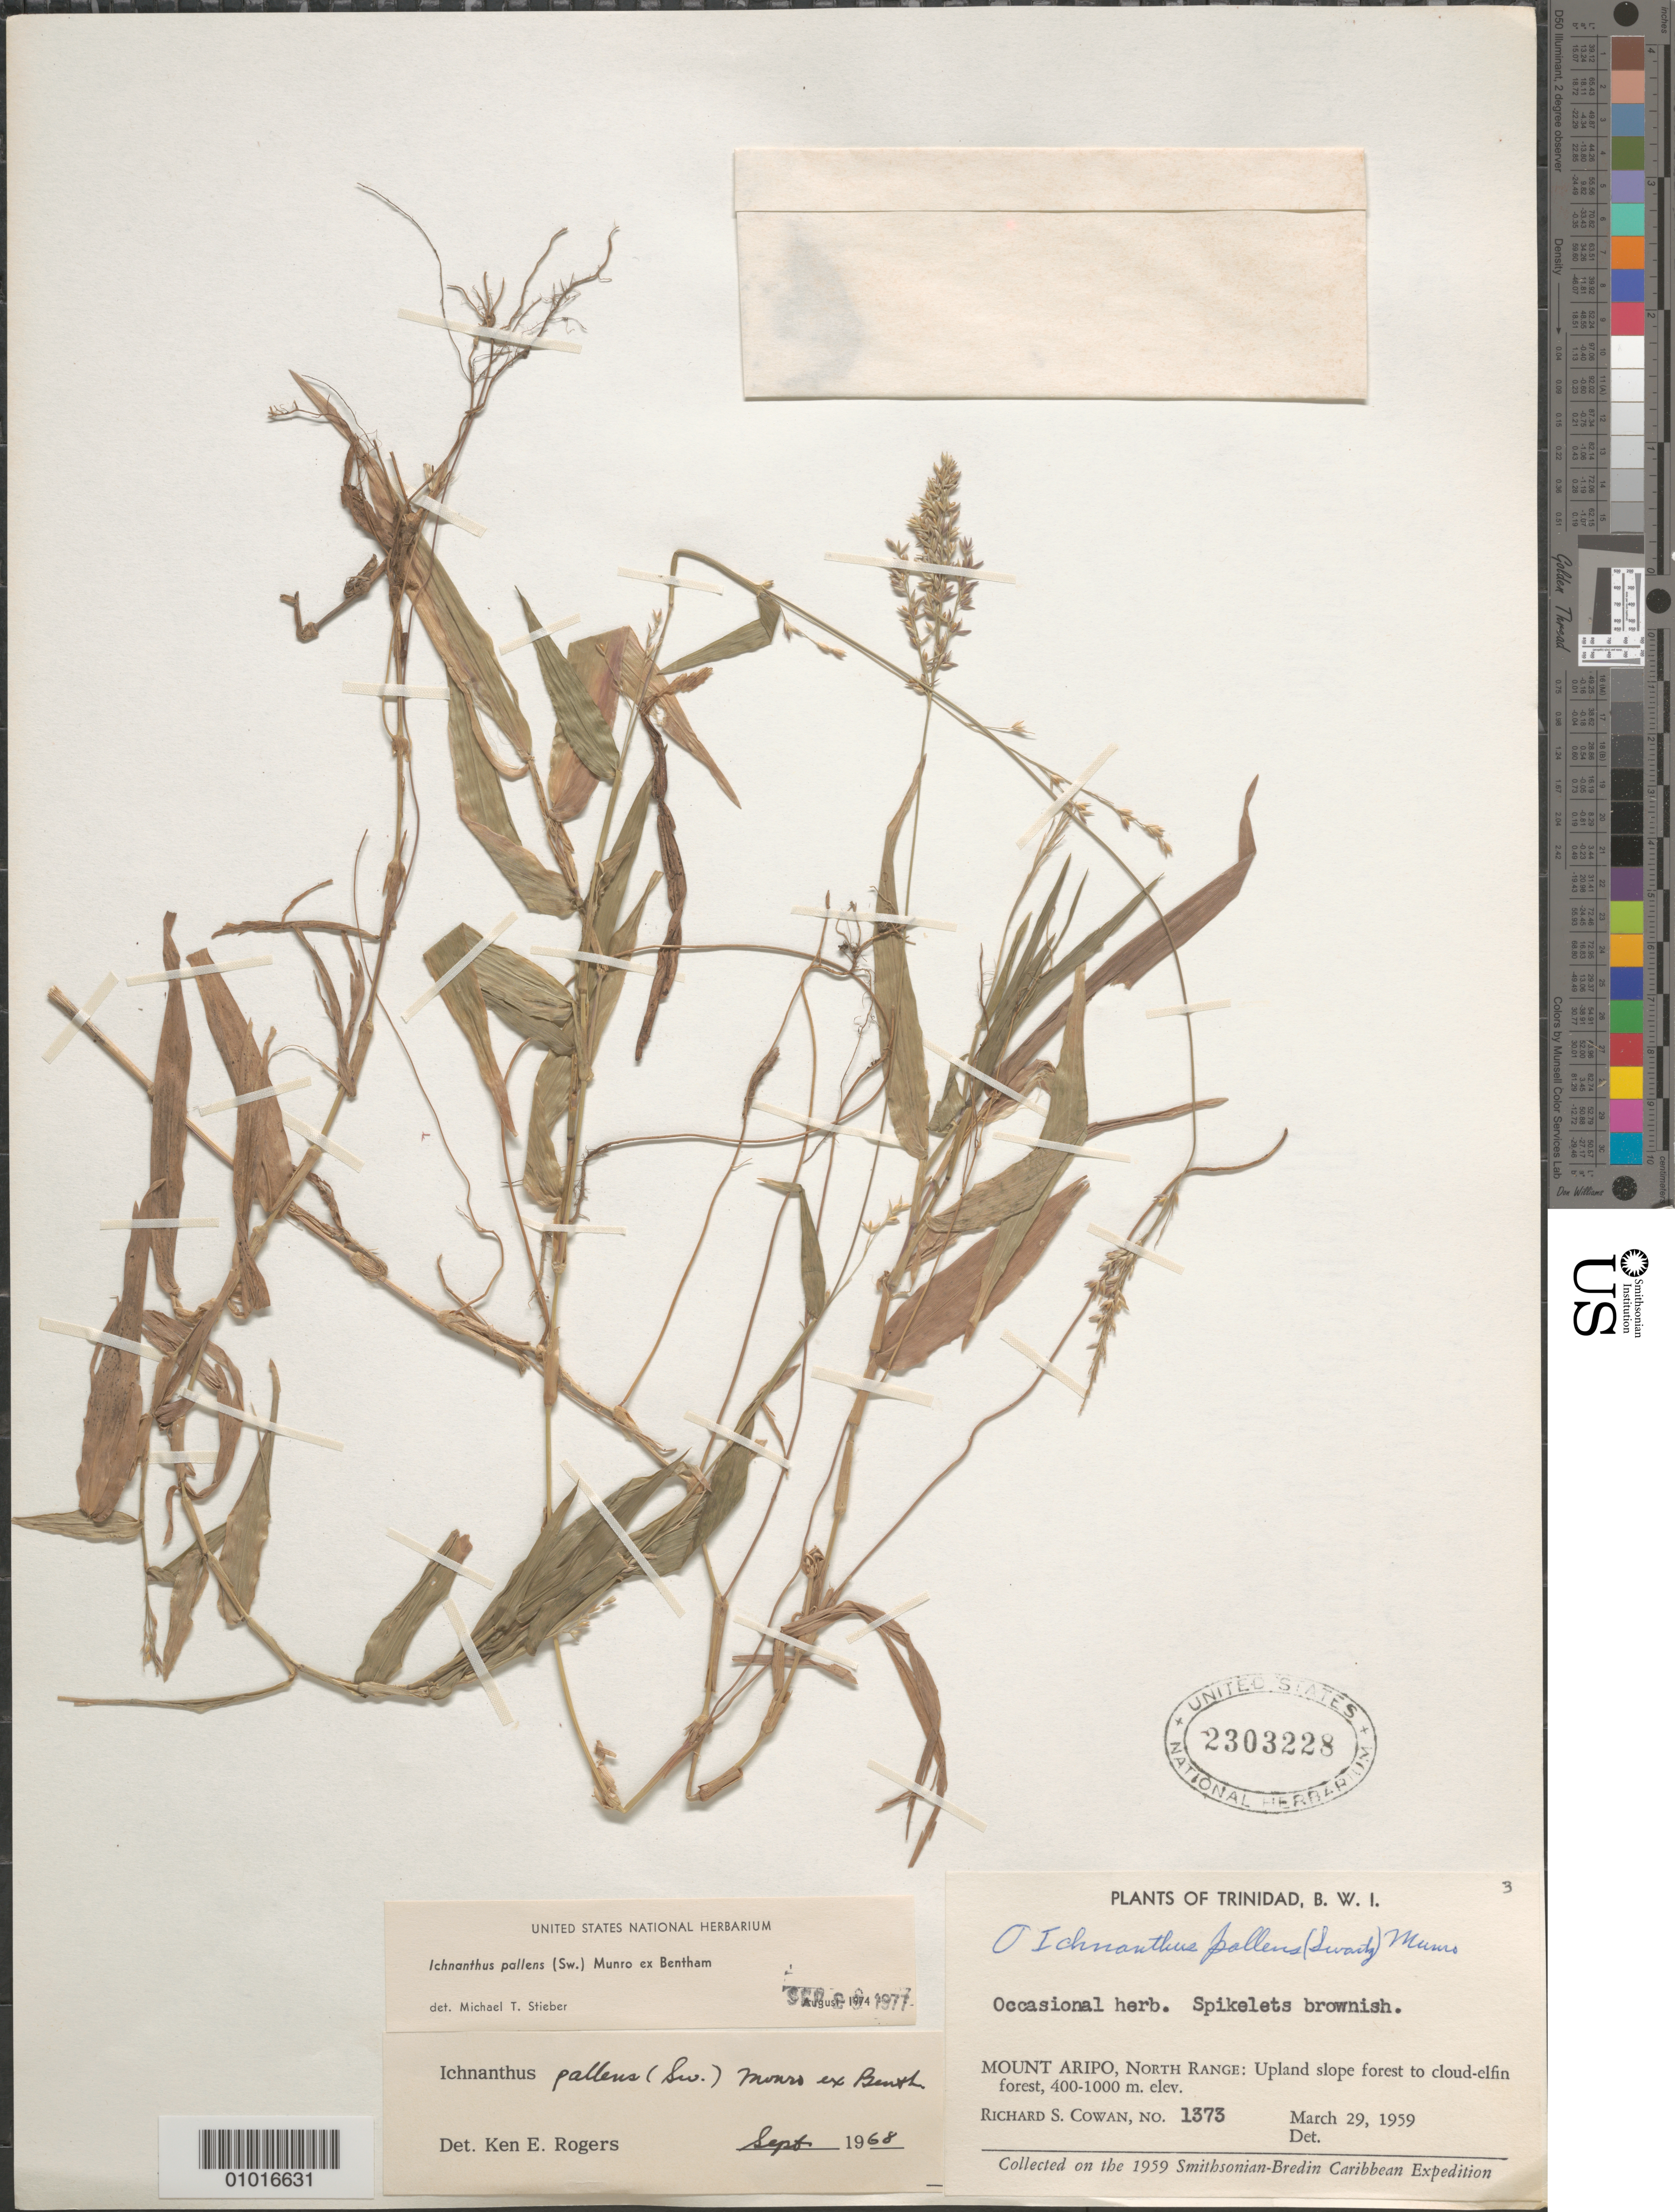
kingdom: Plantae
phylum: Tracheophyta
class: Liliopsida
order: Poales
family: Poaceae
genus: Ichnanthus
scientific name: Ichnanthus pallens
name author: (Sw.) Munro ex Benth.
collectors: R. S. Cowan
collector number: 1373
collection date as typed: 29 Mar 1959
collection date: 1959-03-29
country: Trinidad and Tobago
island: Trinidad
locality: Mount Aripo, North Range: Upland slope forest to cloud-elfin forest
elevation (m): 400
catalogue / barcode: US 2303228